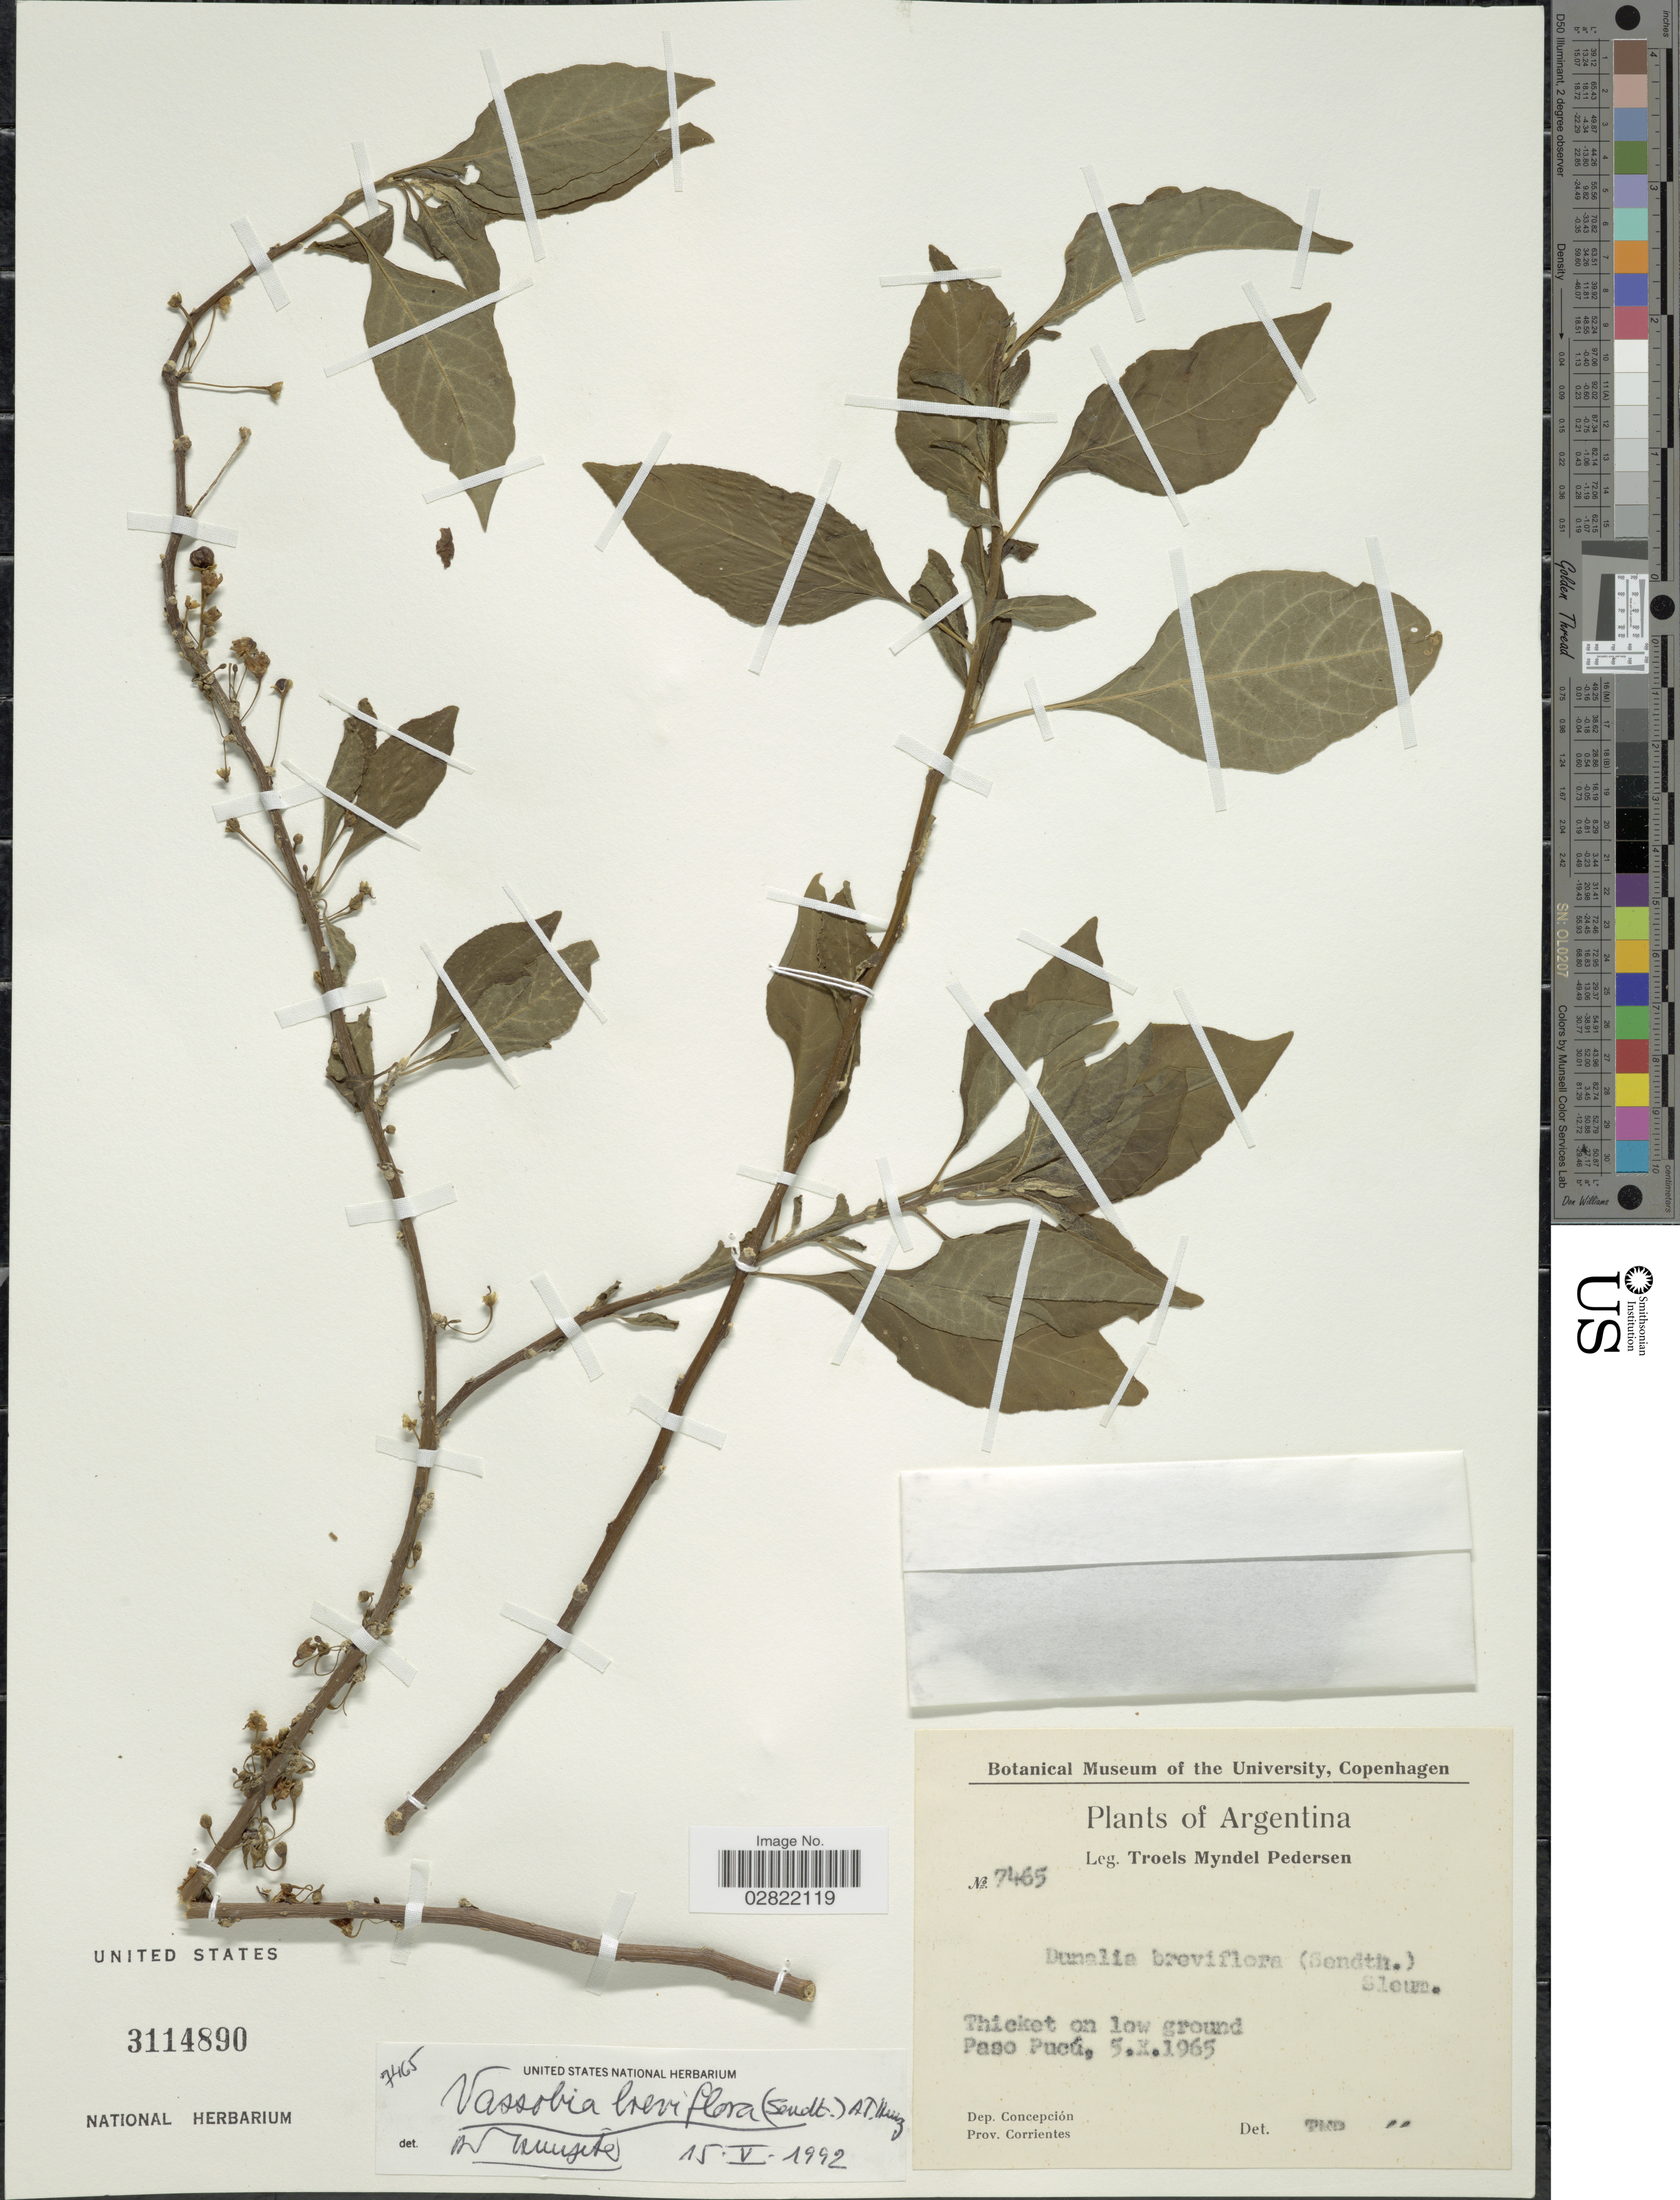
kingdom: Plantae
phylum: Tracheophyta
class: Magnoliopsida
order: Solanales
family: Solanaceae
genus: Vassobia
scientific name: Vassobia breviflora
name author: (Sendt.) Hunz.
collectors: T. Pederson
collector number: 7465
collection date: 1965-10-05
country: Argentina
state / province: Corrientes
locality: Paso Pucú, Dep. Concepción, Prov. Corrientes.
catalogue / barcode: US 3114890